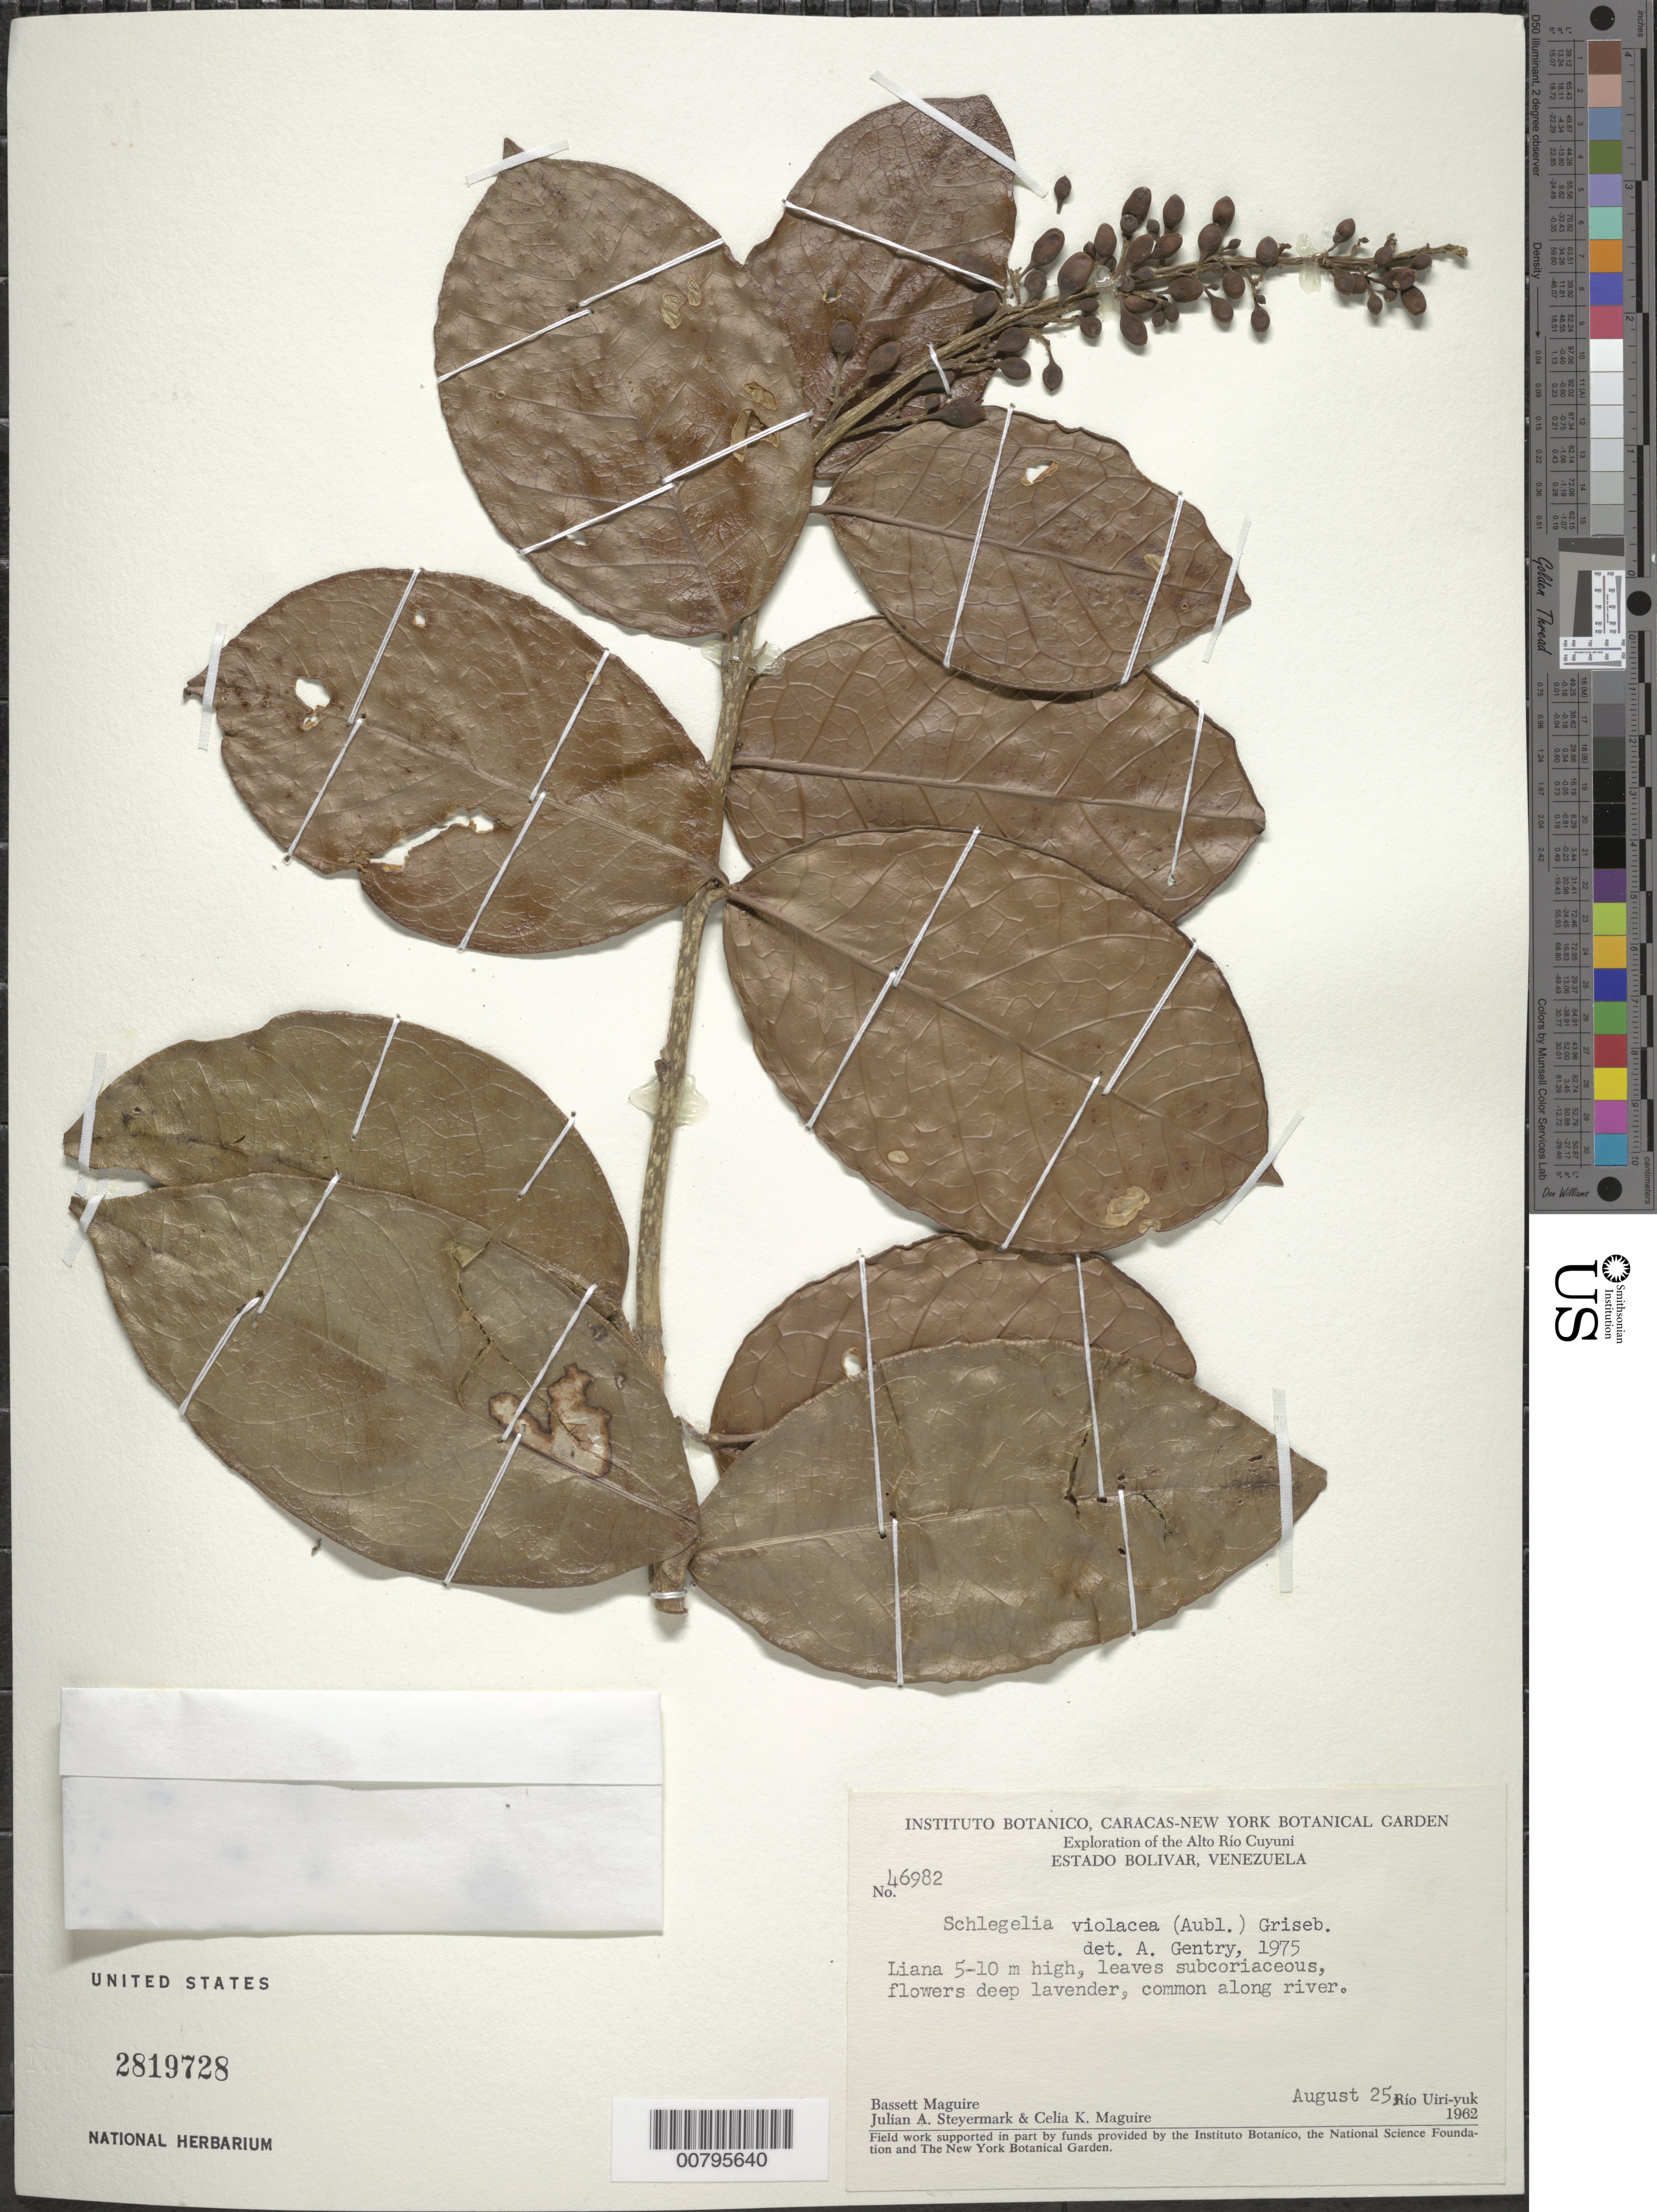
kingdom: Plantae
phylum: Tracheophyta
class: Magnoliopsida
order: Lamiales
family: Schlegeliaceae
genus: Schlegelia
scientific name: Schlegelia violacea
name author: (Aubl.) Griseb.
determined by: Gentry, A. H.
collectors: B. Maguire, J. Steyermark & C. K. Maguire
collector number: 46982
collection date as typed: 25-Aug-62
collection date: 1962-08-25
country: Venezuela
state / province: Bolívar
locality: Alto Río Cuyuni, Río Uiri-yuk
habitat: Along river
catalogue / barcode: US 2819728